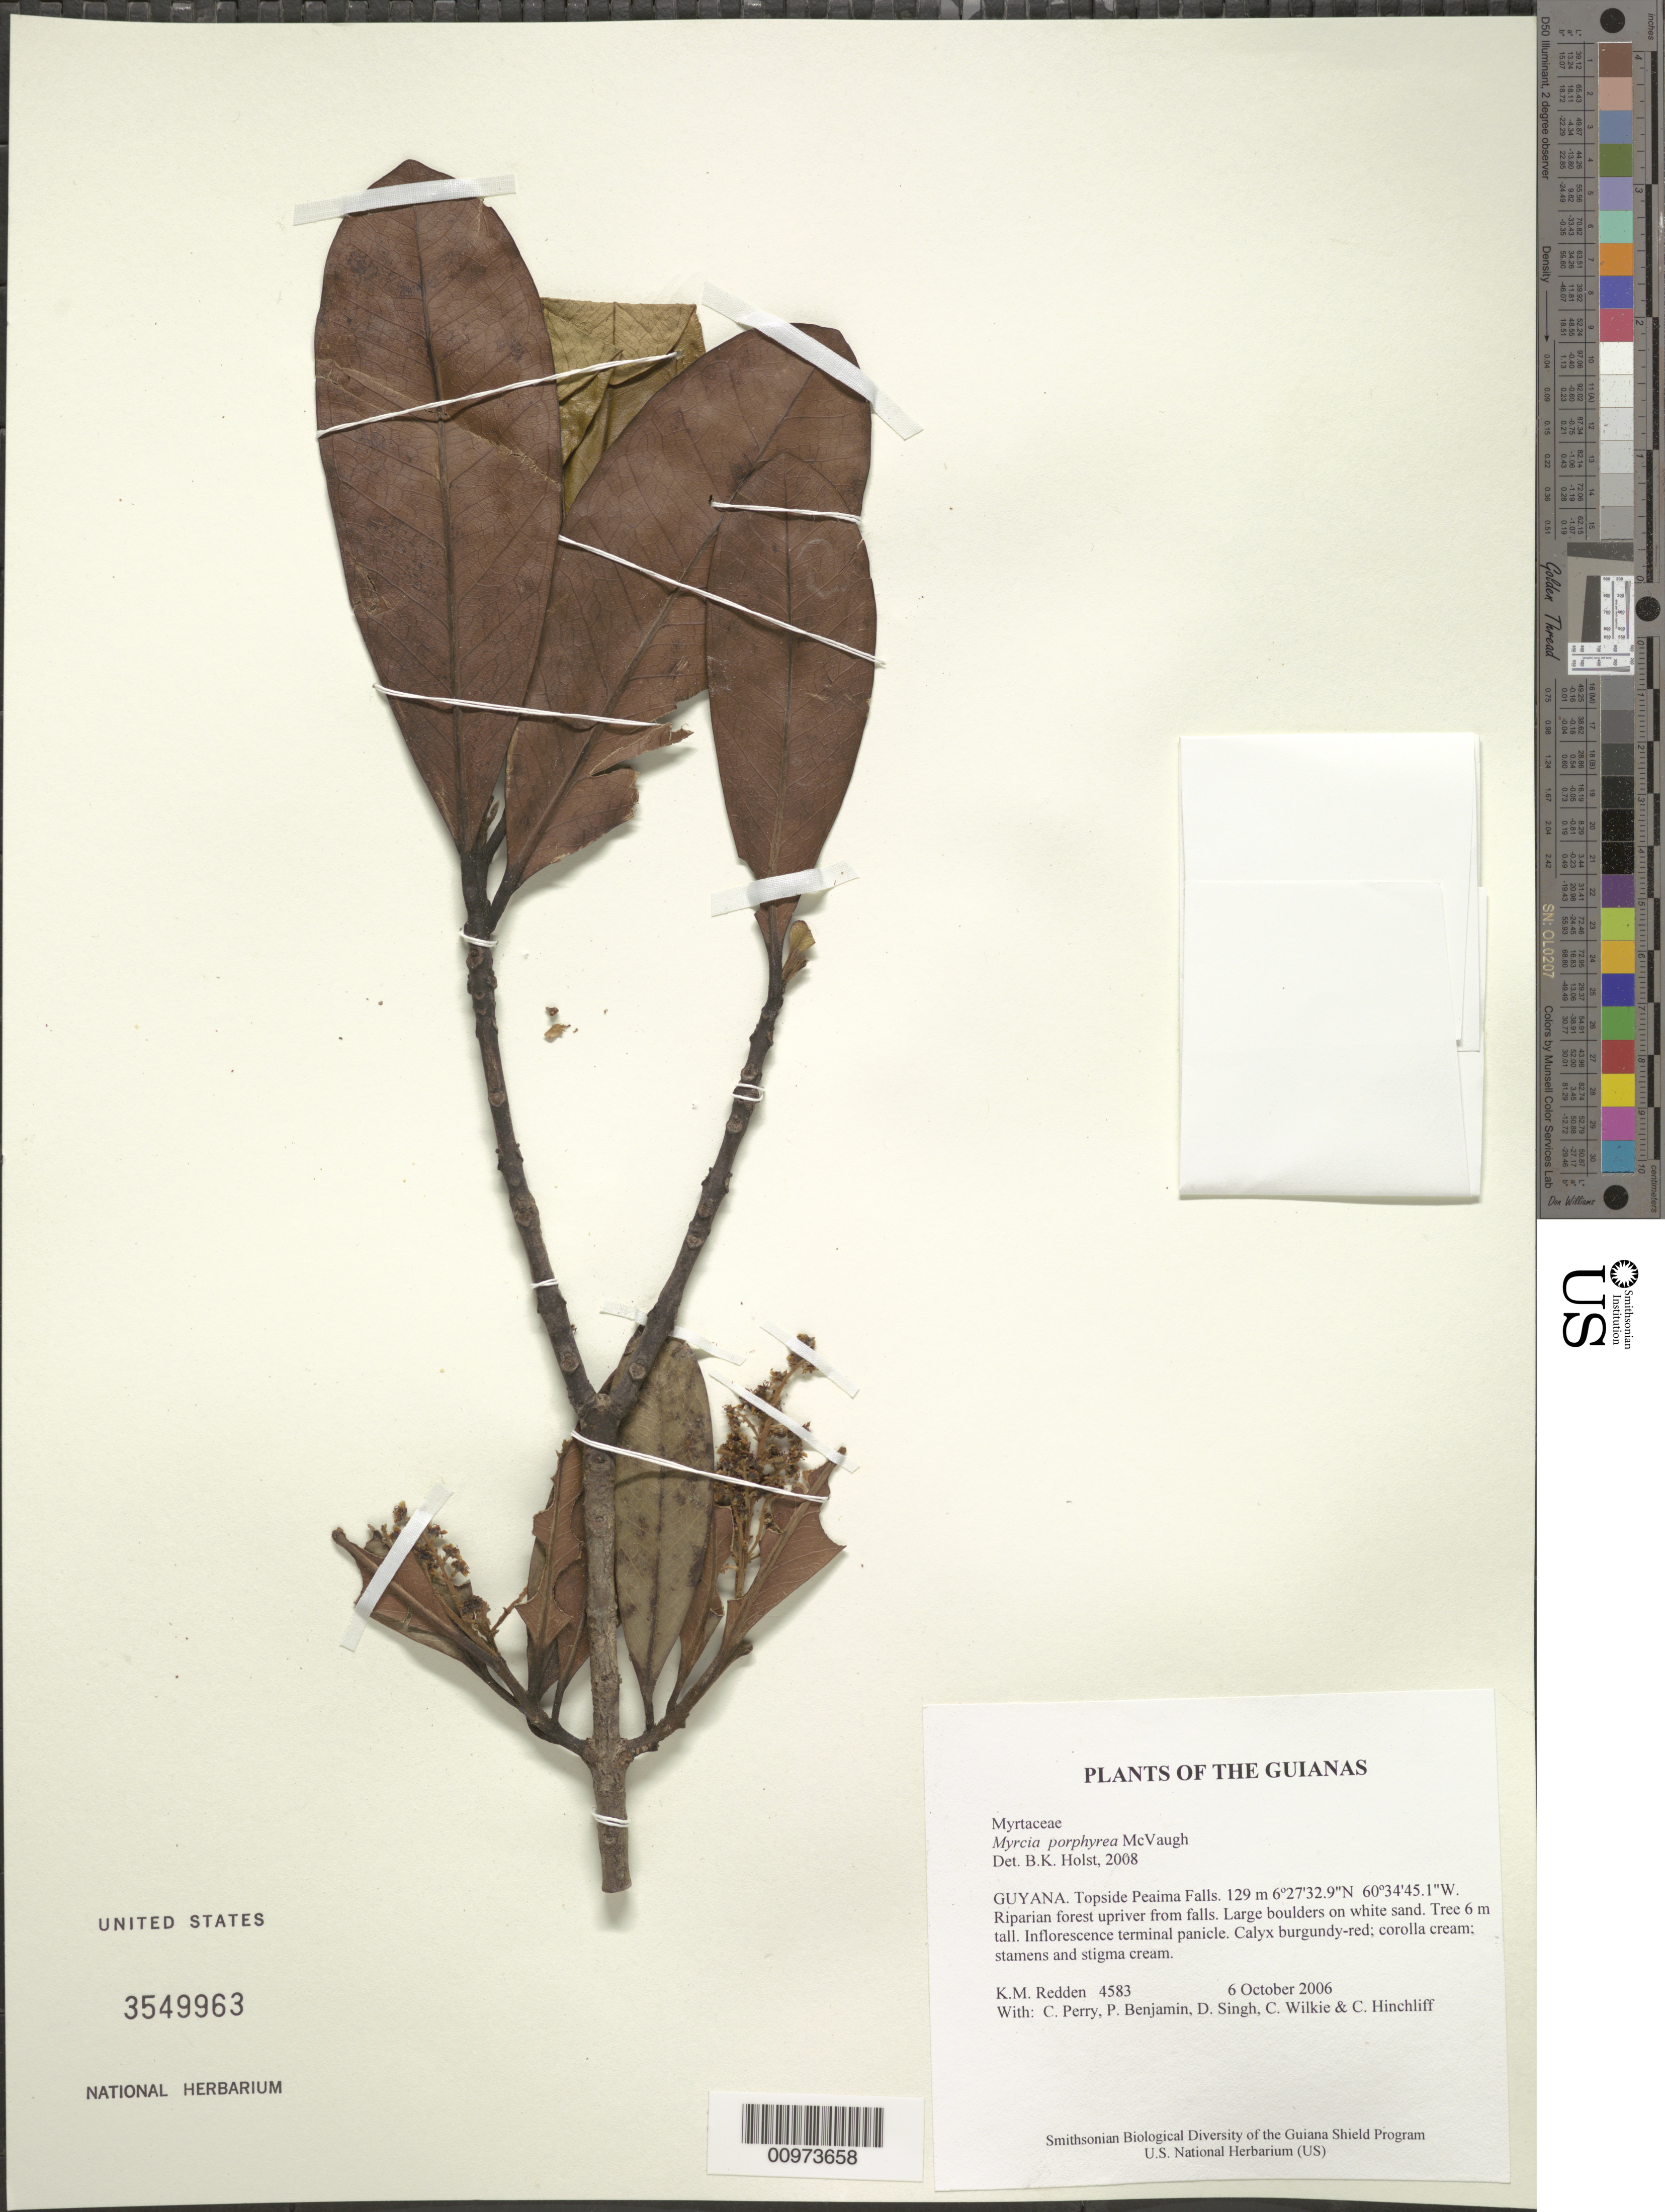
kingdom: Plantae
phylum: Tracheophyta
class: Magnoliopsida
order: Myrtales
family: Myrtaceae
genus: Myrcia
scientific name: Myrcia porphyrea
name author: McVaugh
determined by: Holst, Bruce K.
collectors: K. M. Redden, C. Perry, P. Benjamin, D. Singh, C. Wilkie & C. E. Hinchliff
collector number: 4583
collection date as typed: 6 October 2006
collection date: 2006-10-06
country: Guyana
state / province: Cuyuni-Mazaruni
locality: Topside Peaima Falls.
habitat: Riparian forest upriver from falls. Large boulders on white sand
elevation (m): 129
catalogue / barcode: US 3549963